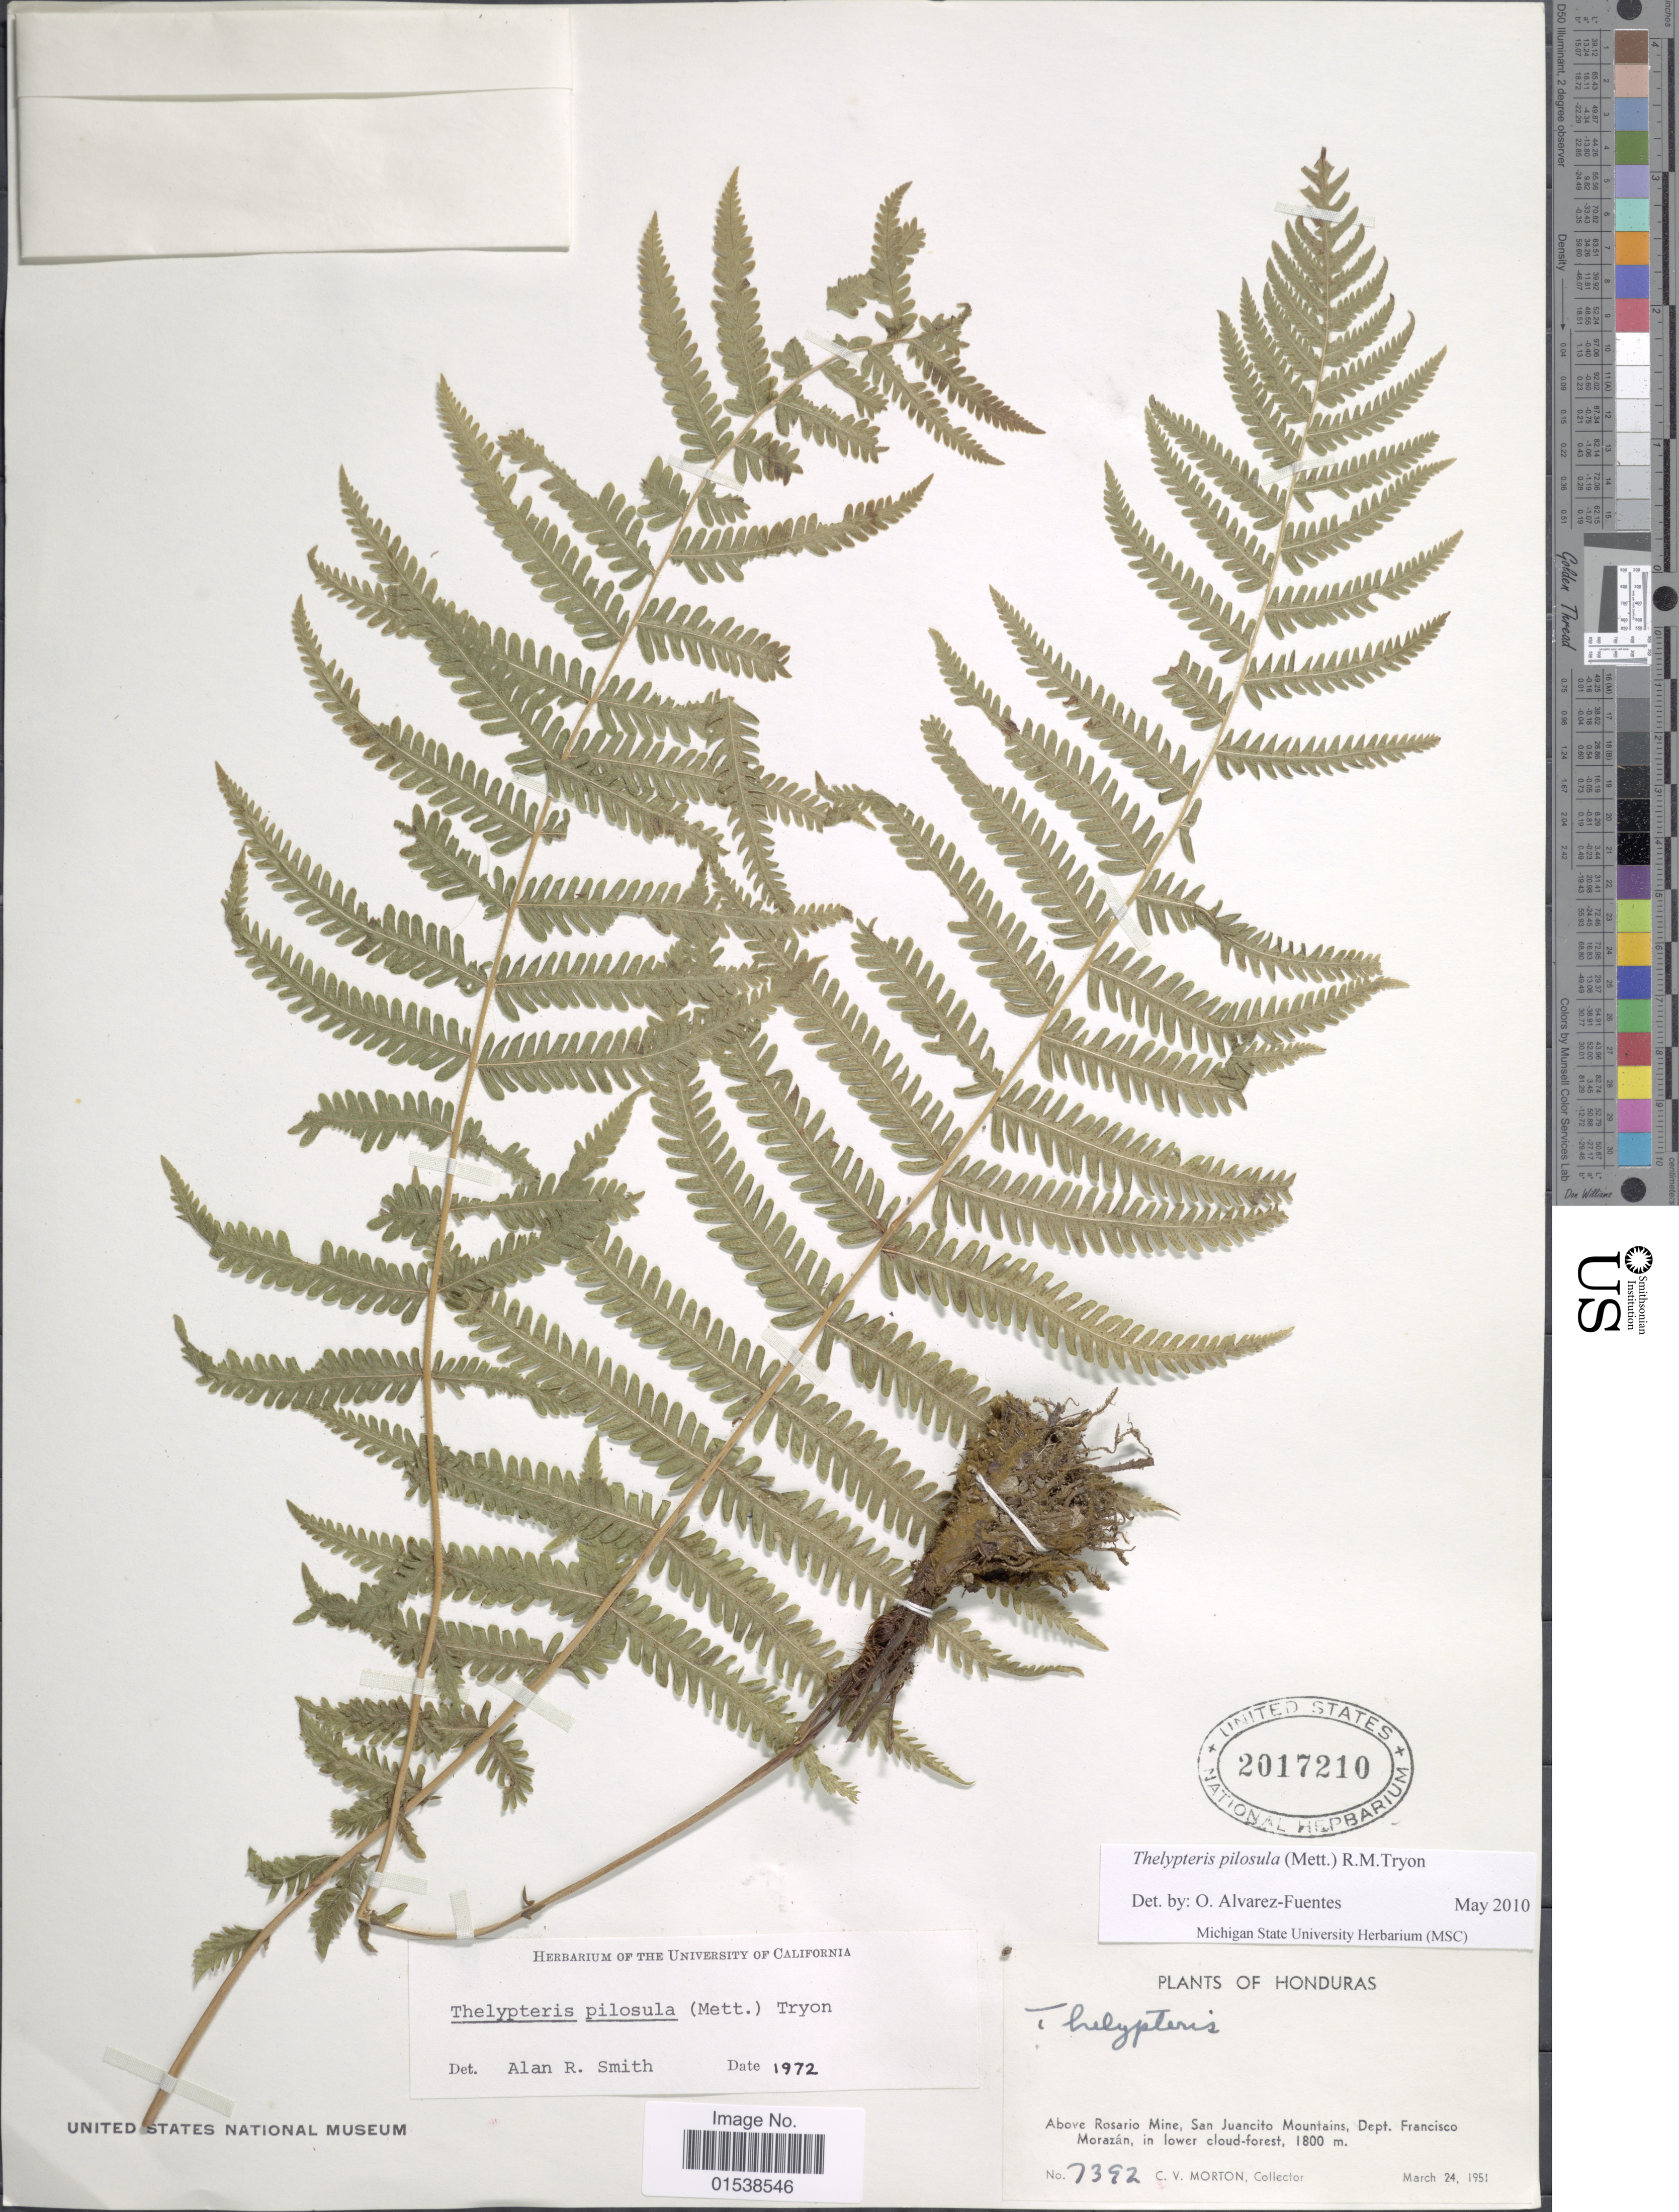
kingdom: Plantae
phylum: Tracheophyta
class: Polypodiopsida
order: Polypodiales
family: Thelypteridaceae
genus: Amauropelta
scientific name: Amauropelta pilosula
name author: (Klotzsch & H. Karst.) Á. Löve & D. Löve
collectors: C. V. Morton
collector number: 7392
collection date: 1951-03-24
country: Honduras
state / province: Fco. Morazán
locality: Above Rosario Mine, San Juancito Mountains, Dept. Francisco Morazan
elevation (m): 1800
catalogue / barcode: US 2017210